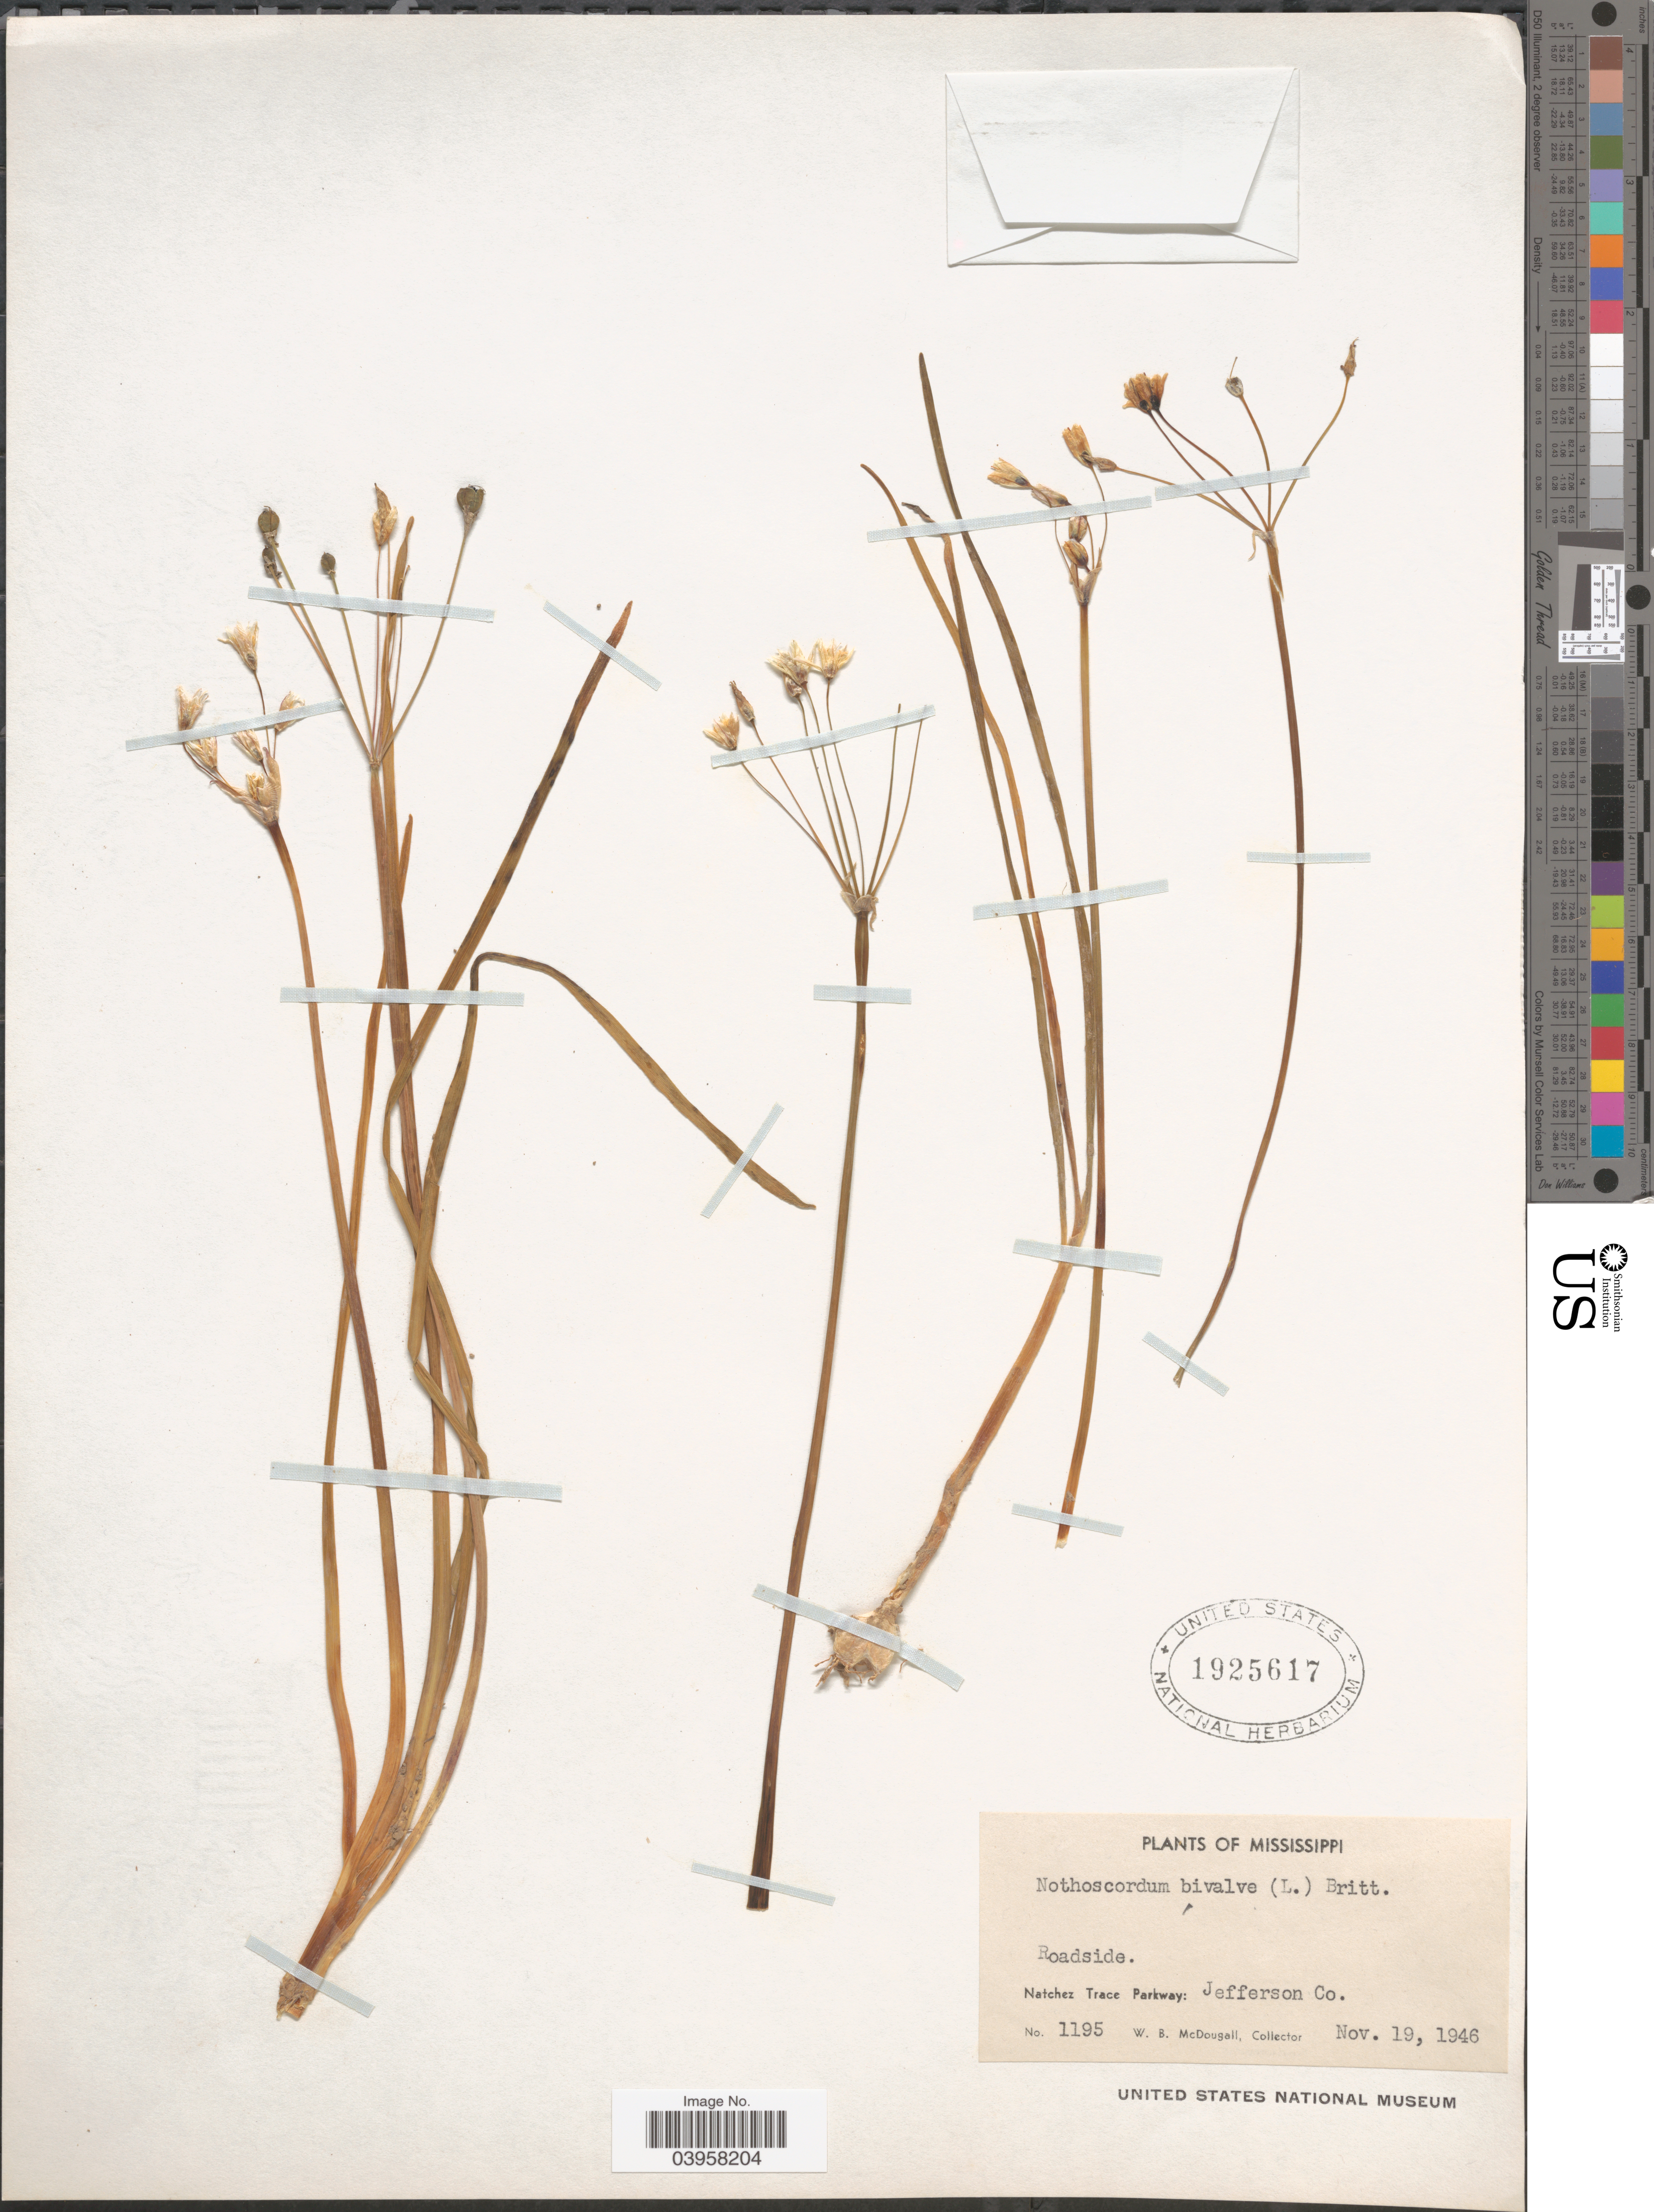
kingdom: Plantae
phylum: Tracheophyta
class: Liliopsida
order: Asparagales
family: Amaryllidaceae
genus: Nothoscordum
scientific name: Nothoscordum bivalve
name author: (L.) Britton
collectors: W. B. McDougall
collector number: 1195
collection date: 1946-11-19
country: United States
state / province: Mississippi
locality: Roadside. Natchez Trace Parkway: Jefferson Co,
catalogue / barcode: US 1925617